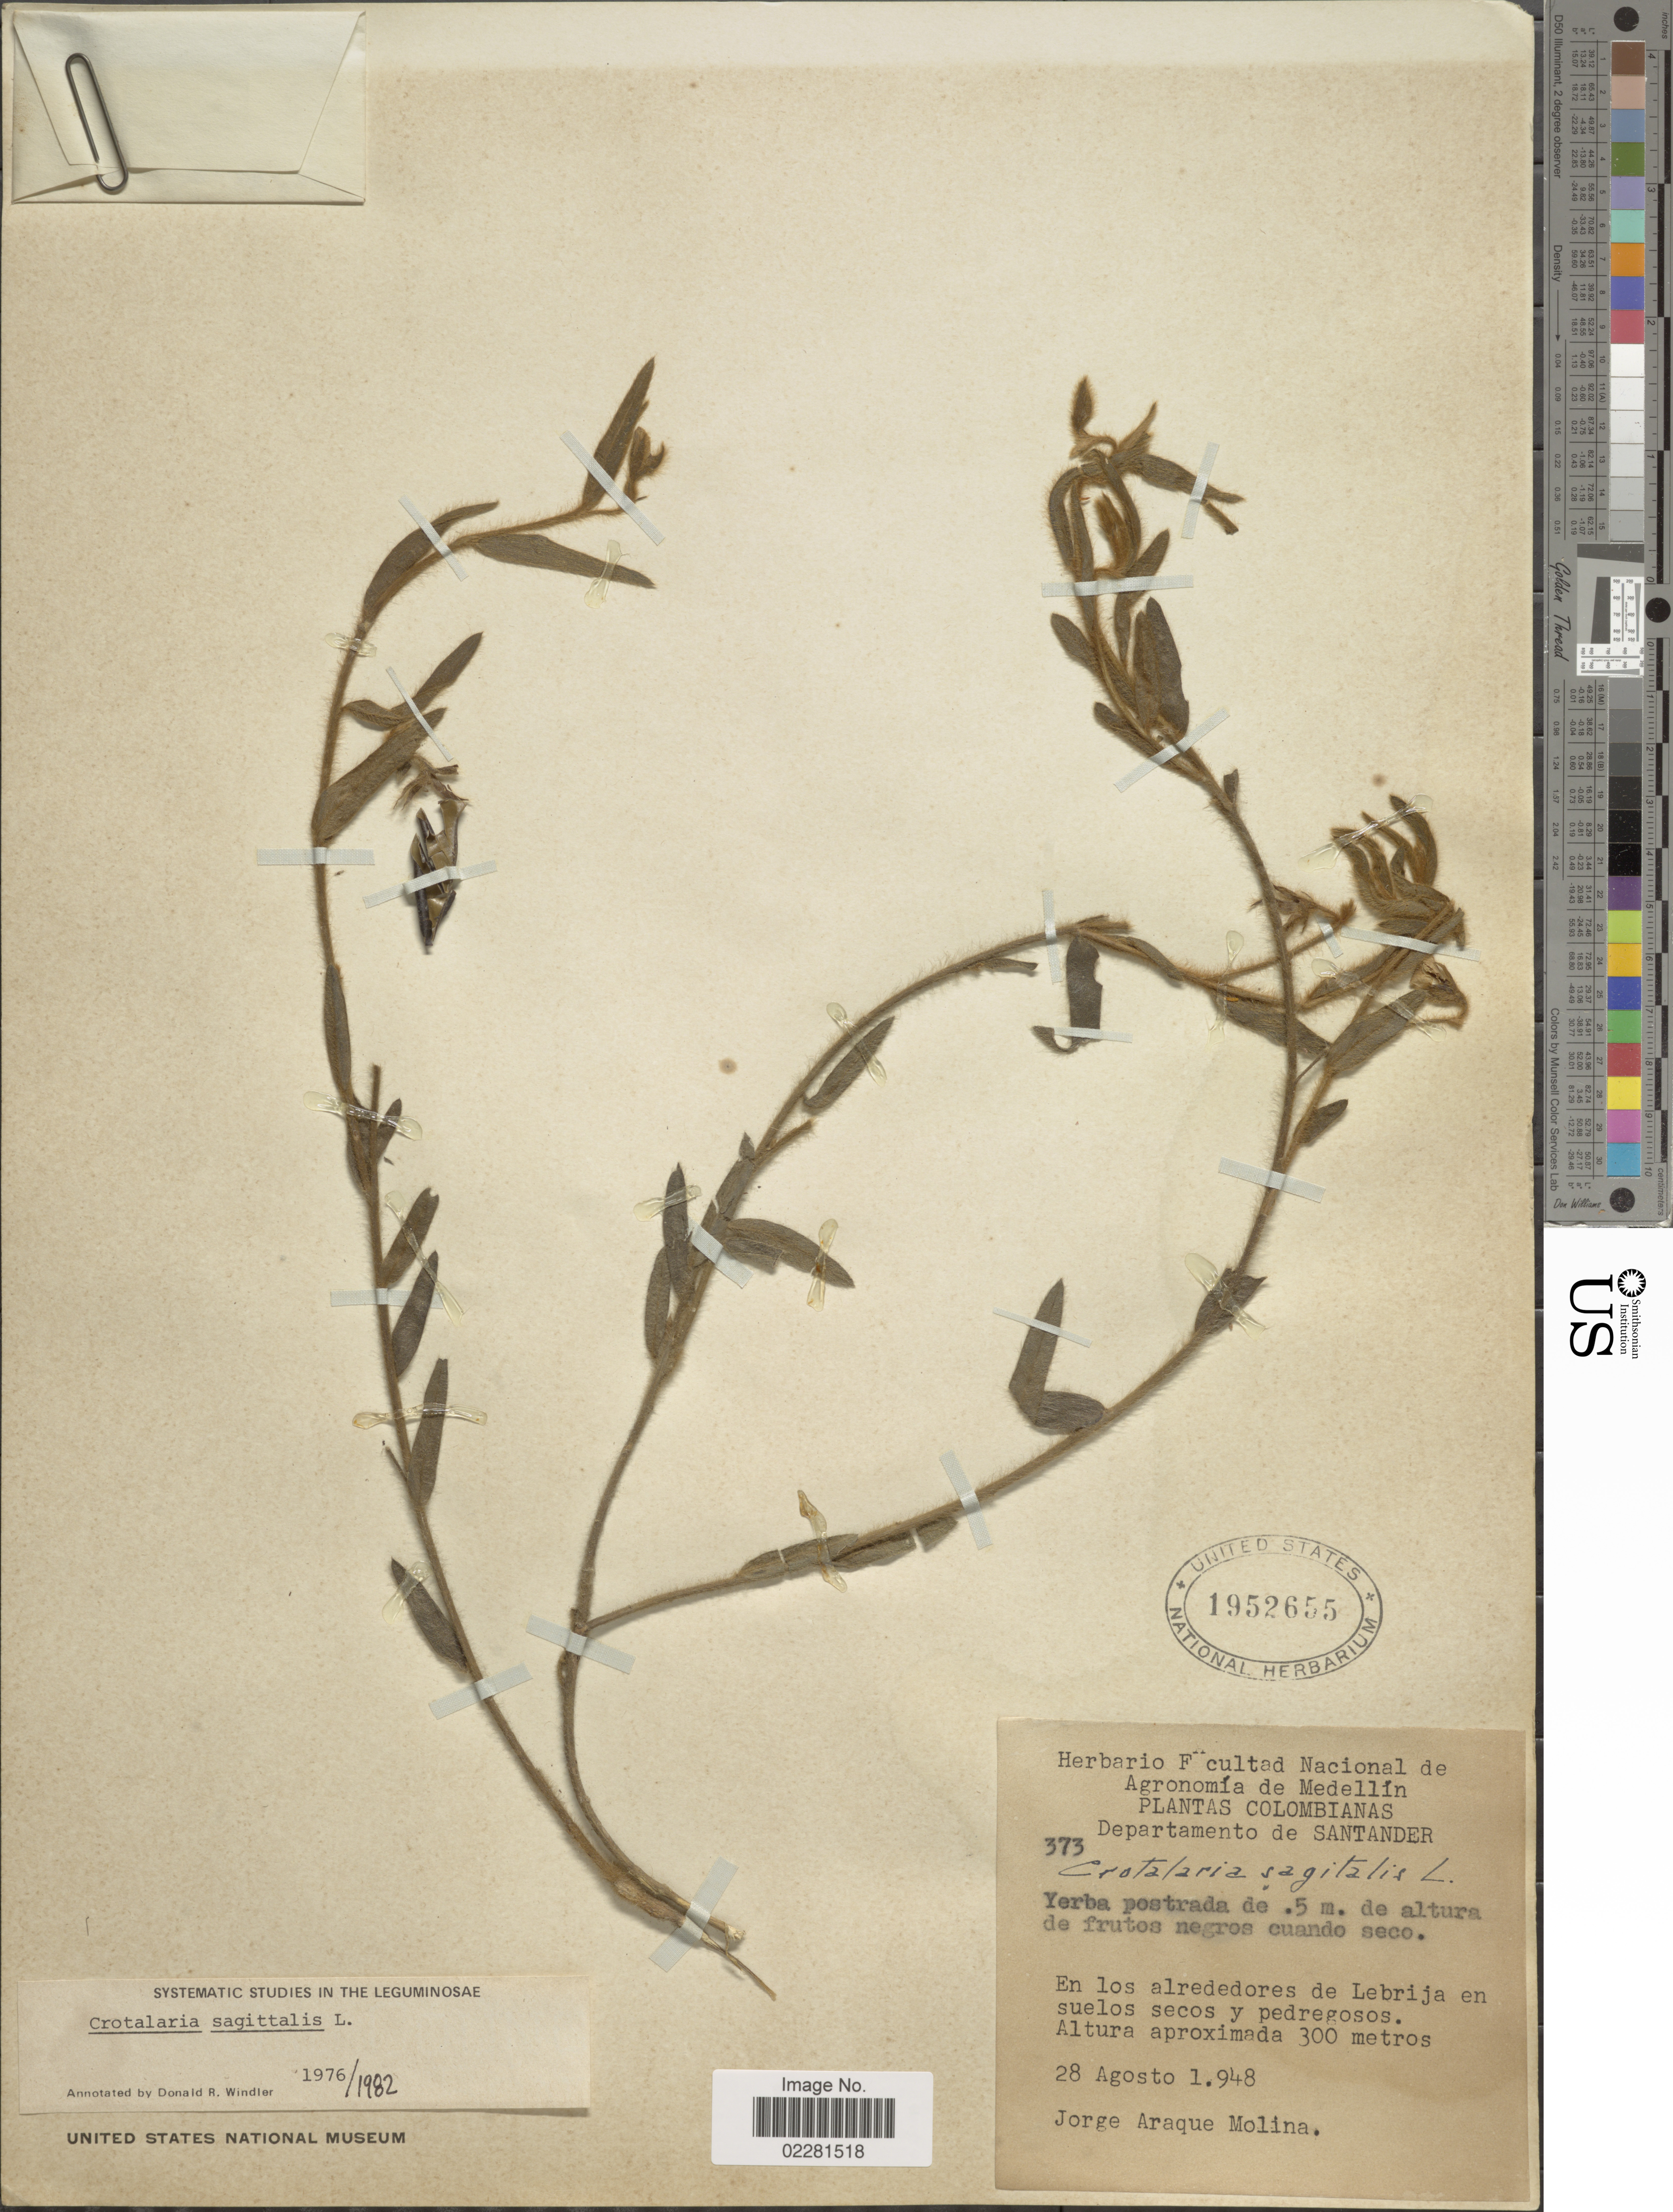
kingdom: Plantae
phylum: Tracheophyta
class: Magnoliopsida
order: Fabales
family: Fabaceae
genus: Crotalaria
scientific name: Crotalaria sagittalis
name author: L.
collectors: J. Araque Molina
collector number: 373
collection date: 1948-08-28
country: Colombia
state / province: Santander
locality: En los alrededores de Lebrija en suelos secos y pedregosos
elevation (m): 300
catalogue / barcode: US 1952655